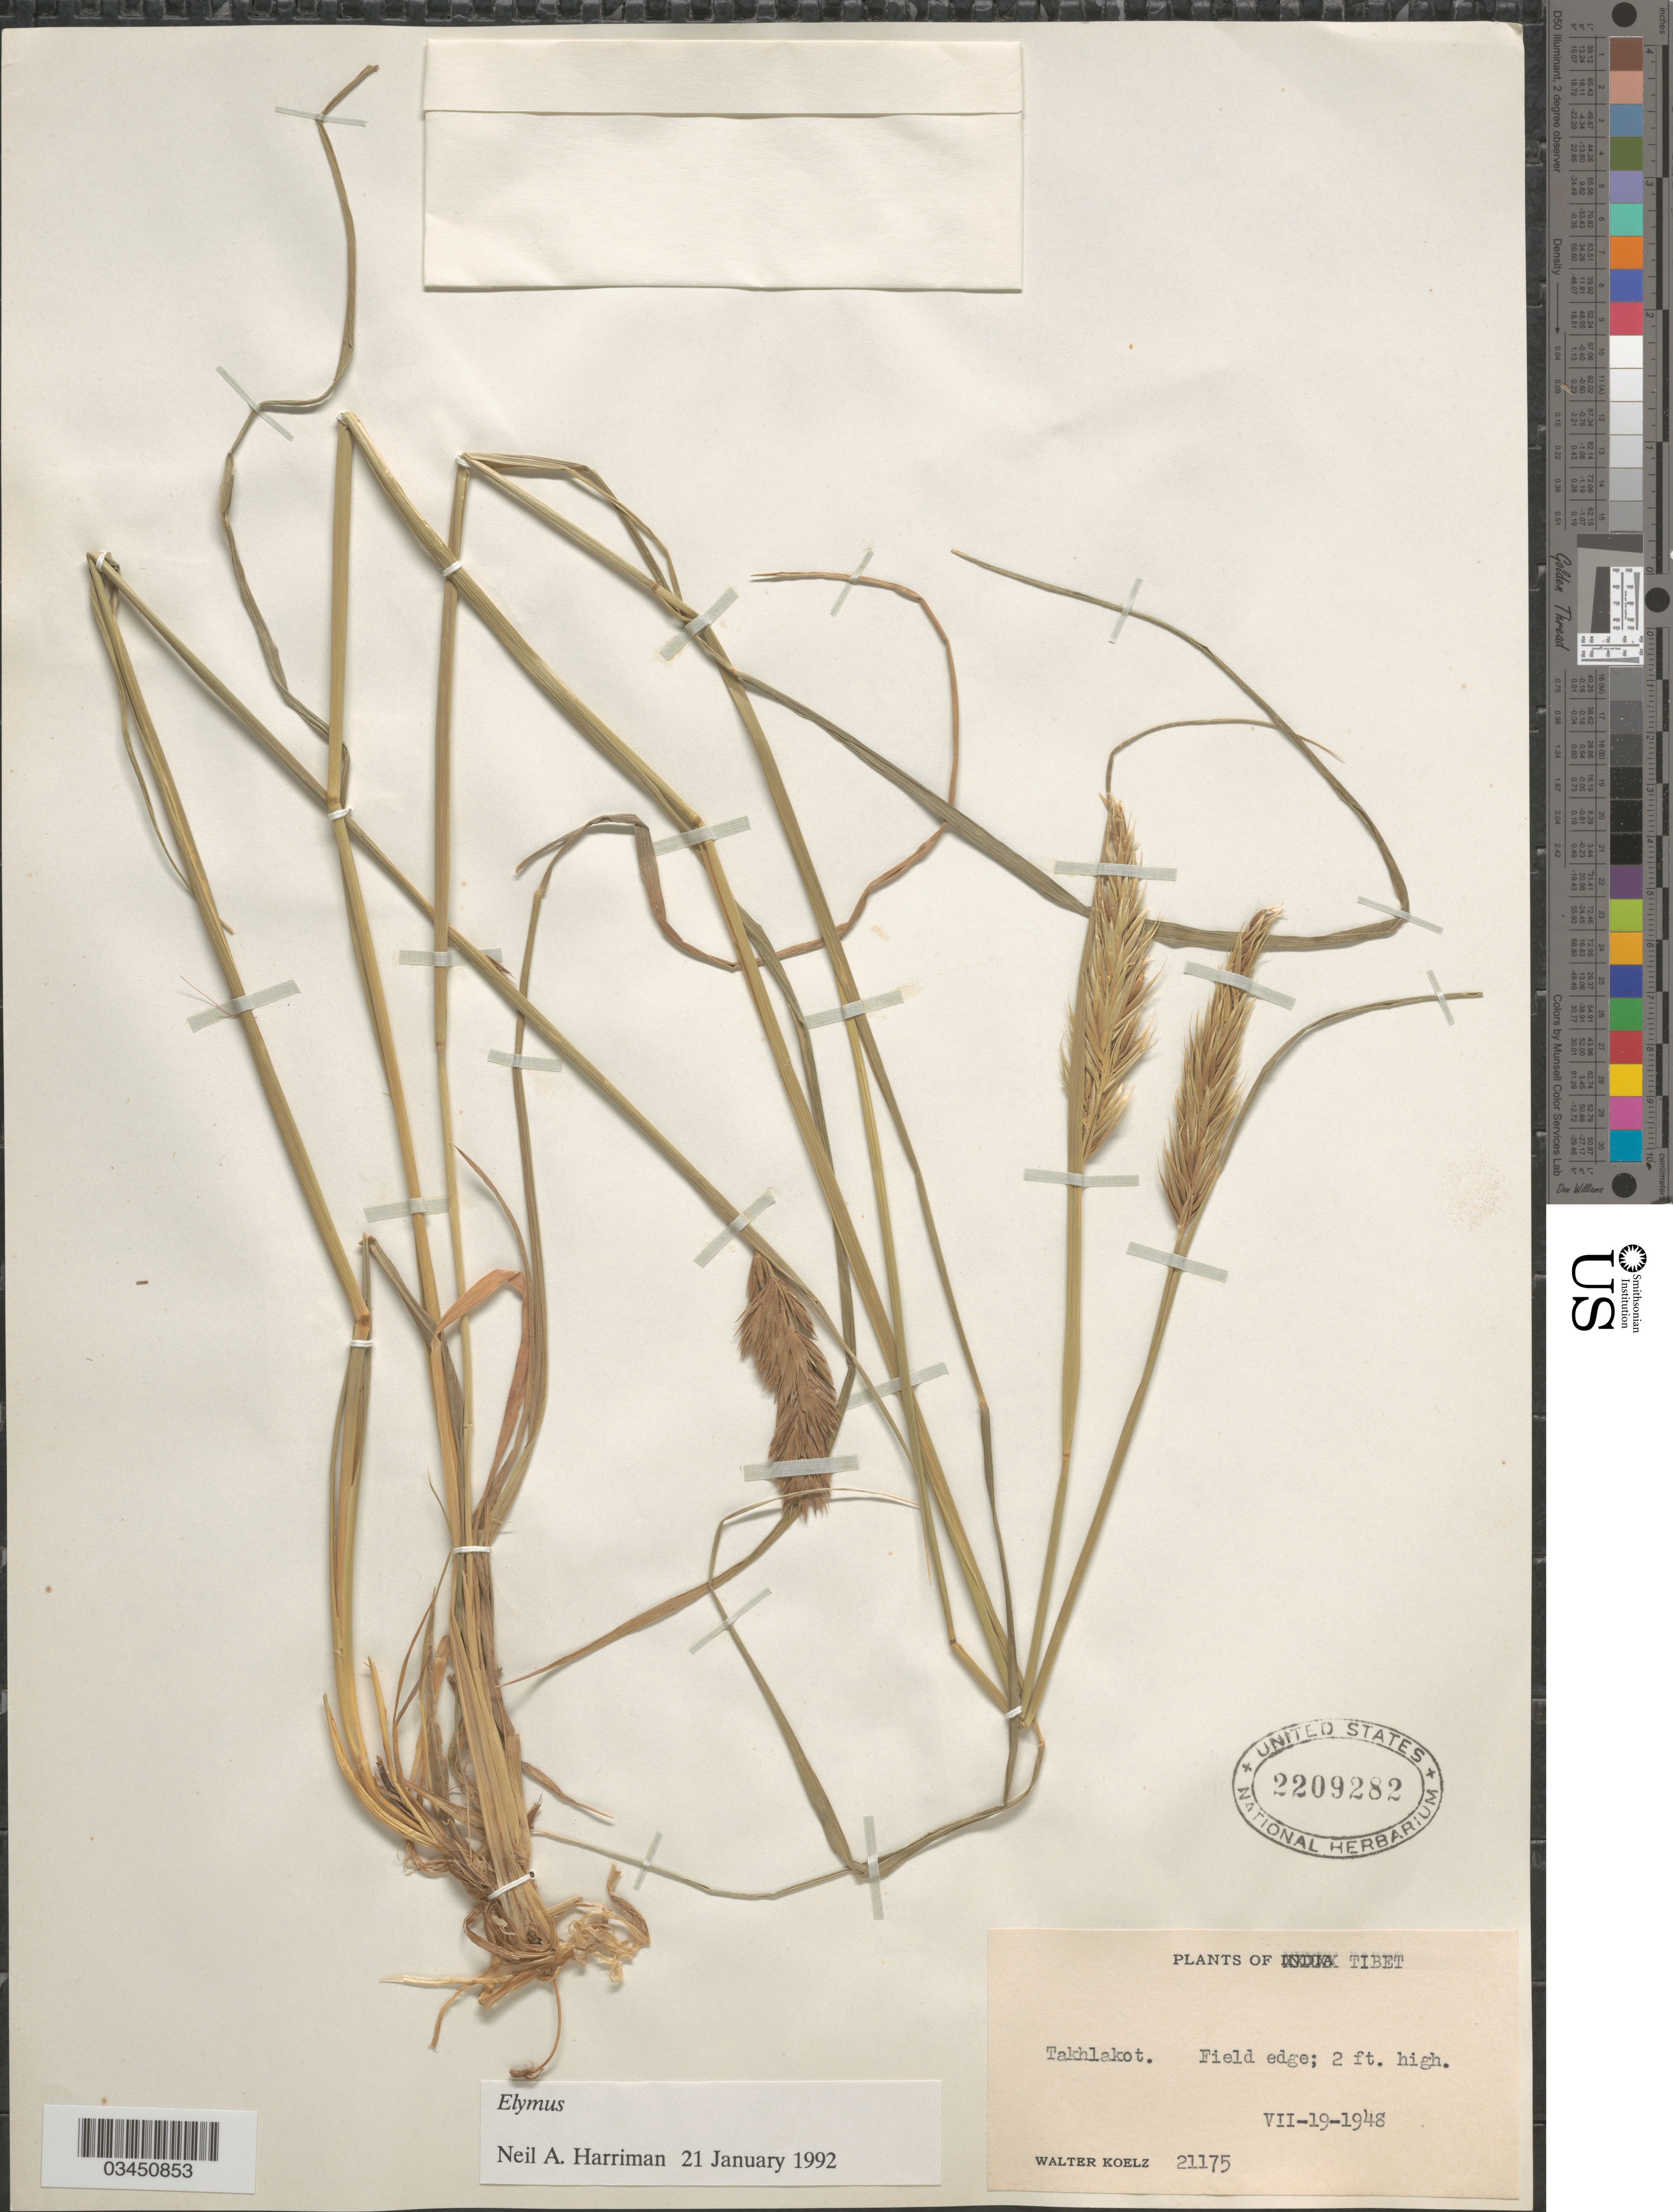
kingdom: Plantae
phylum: Tracheophyta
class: Liliopsida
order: Poales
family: Poaceae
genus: Elymus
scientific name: Elymus sp.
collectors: W. N. Koelz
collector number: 21175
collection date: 1948-07-19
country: China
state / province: Xizang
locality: Tibet. Takhlakot.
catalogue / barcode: US 2209282